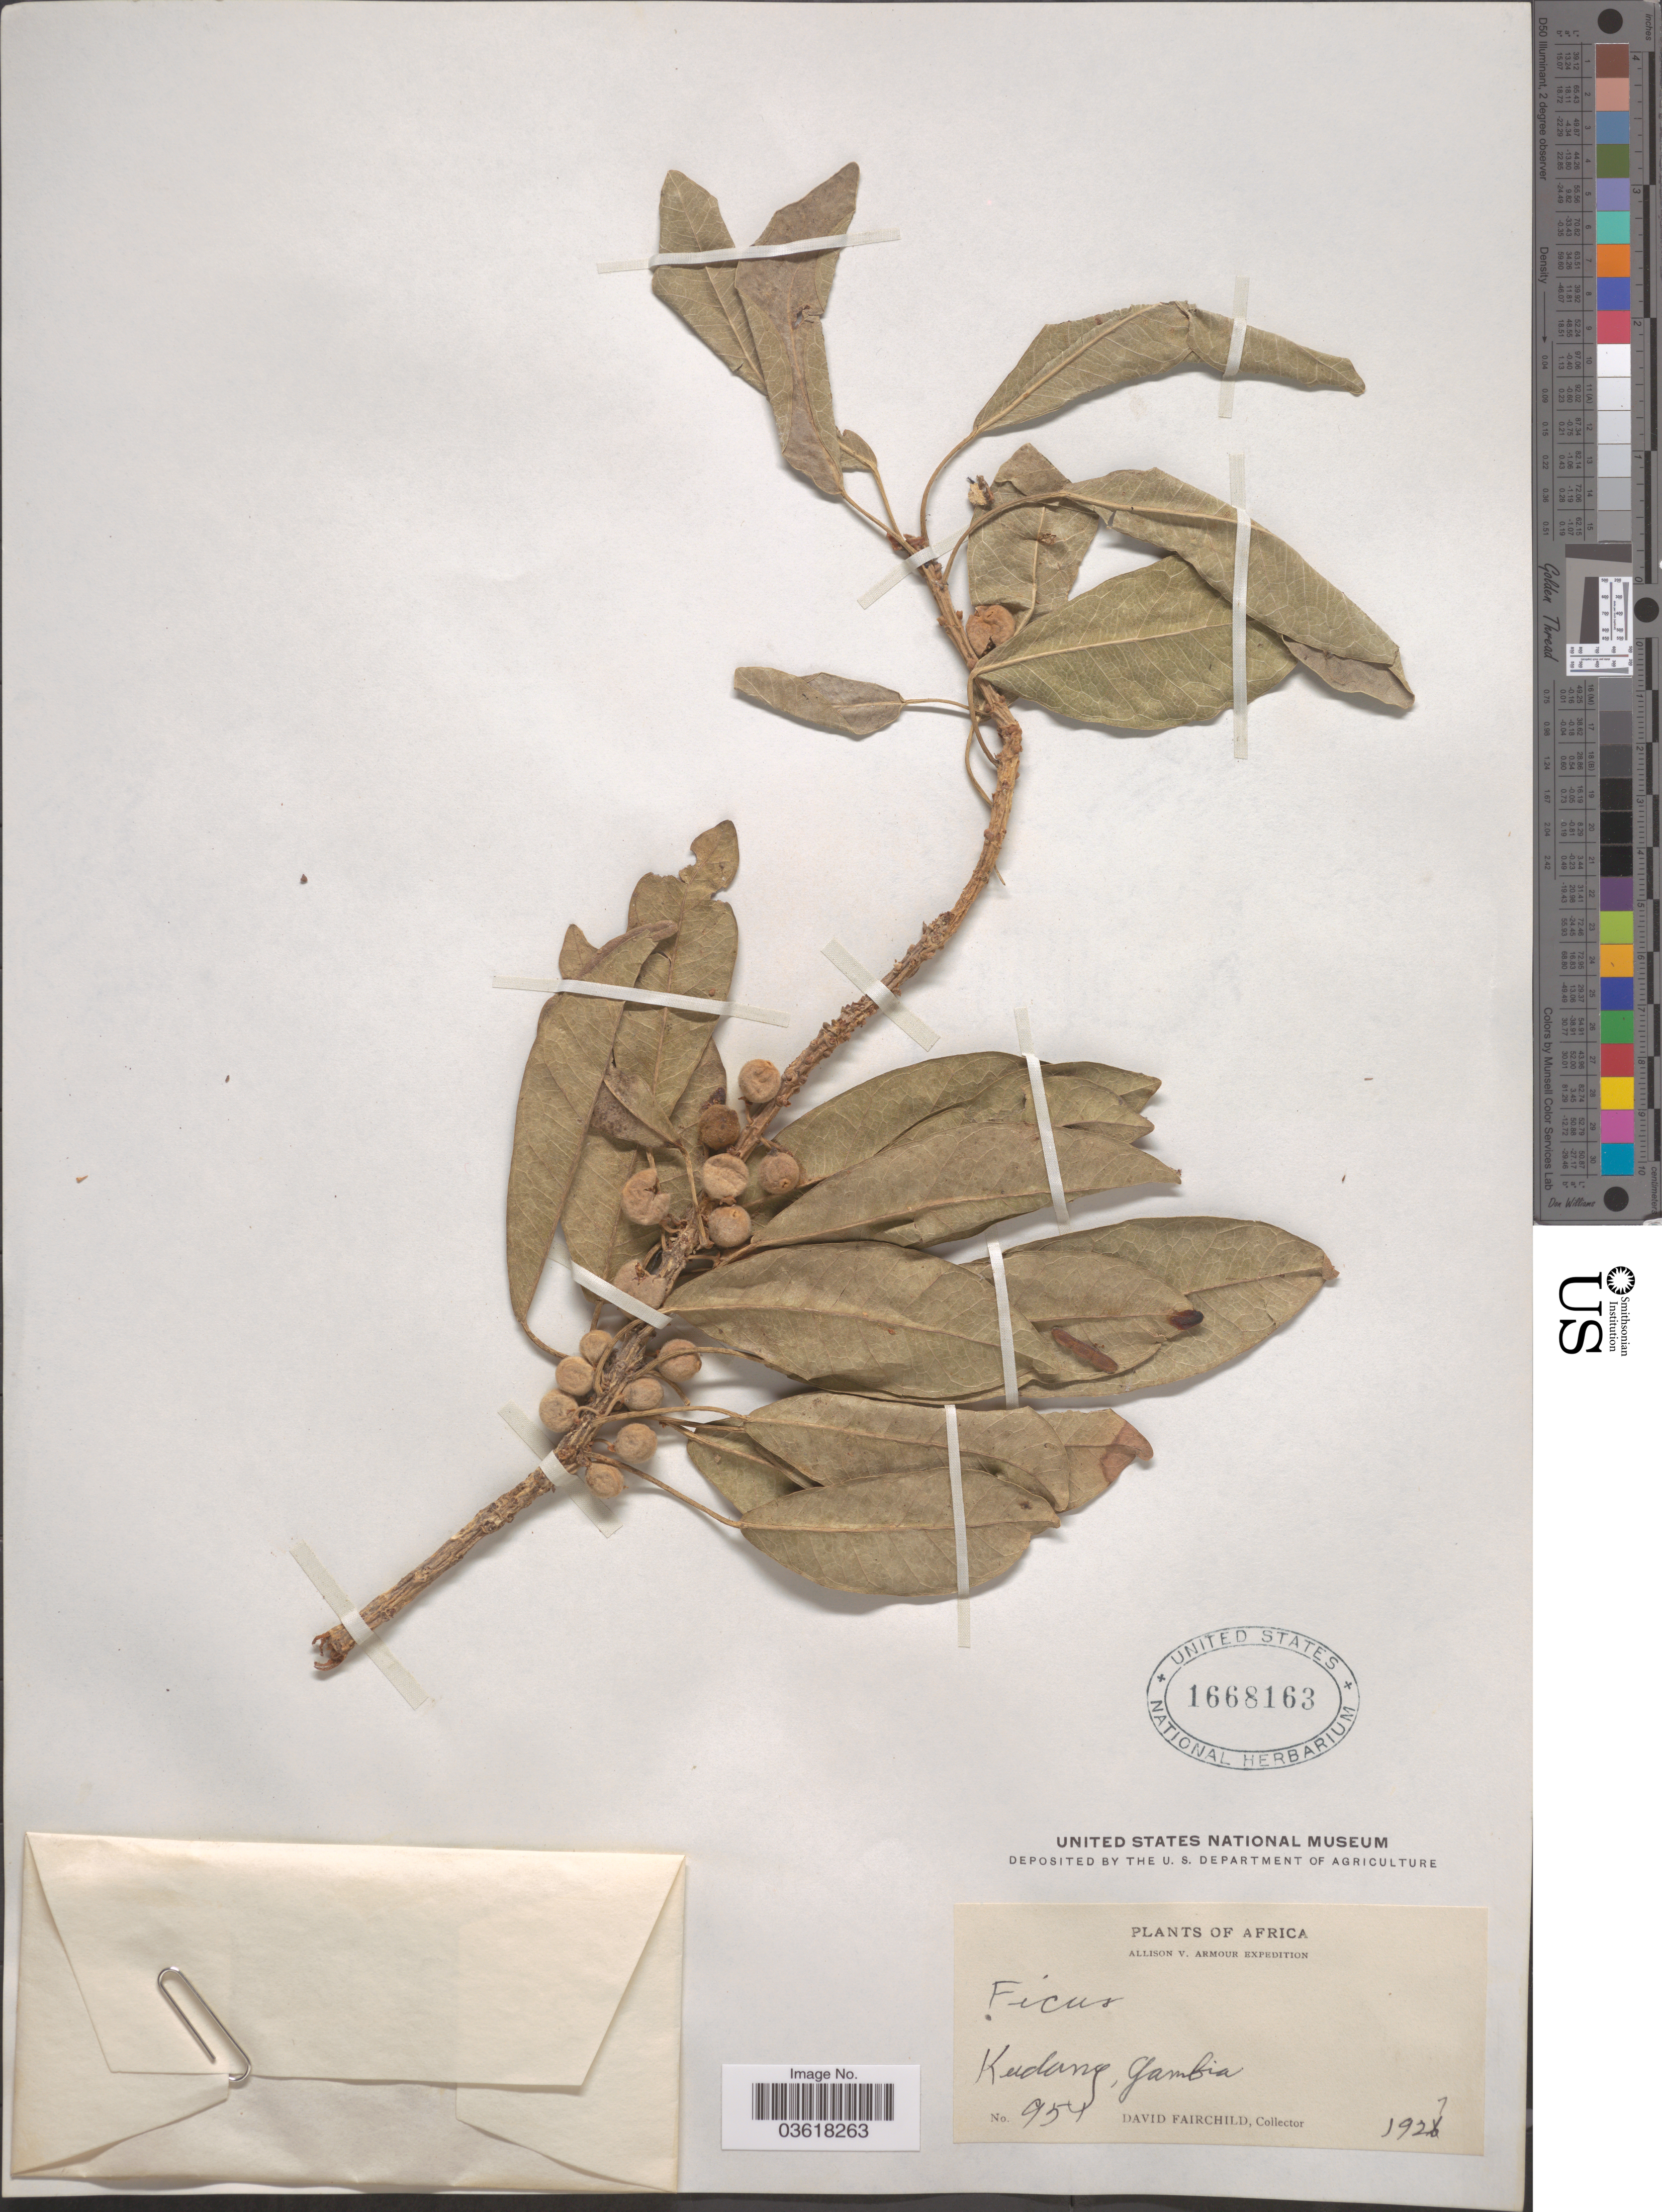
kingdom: Plantae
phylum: Tracheophyta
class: Magnoliopsida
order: Rosales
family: Moraceae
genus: Ficus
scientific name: Ficus sp.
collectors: D. Fairchild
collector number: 954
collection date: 1927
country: Gambia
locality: Kudang.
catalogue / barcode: US 1668163